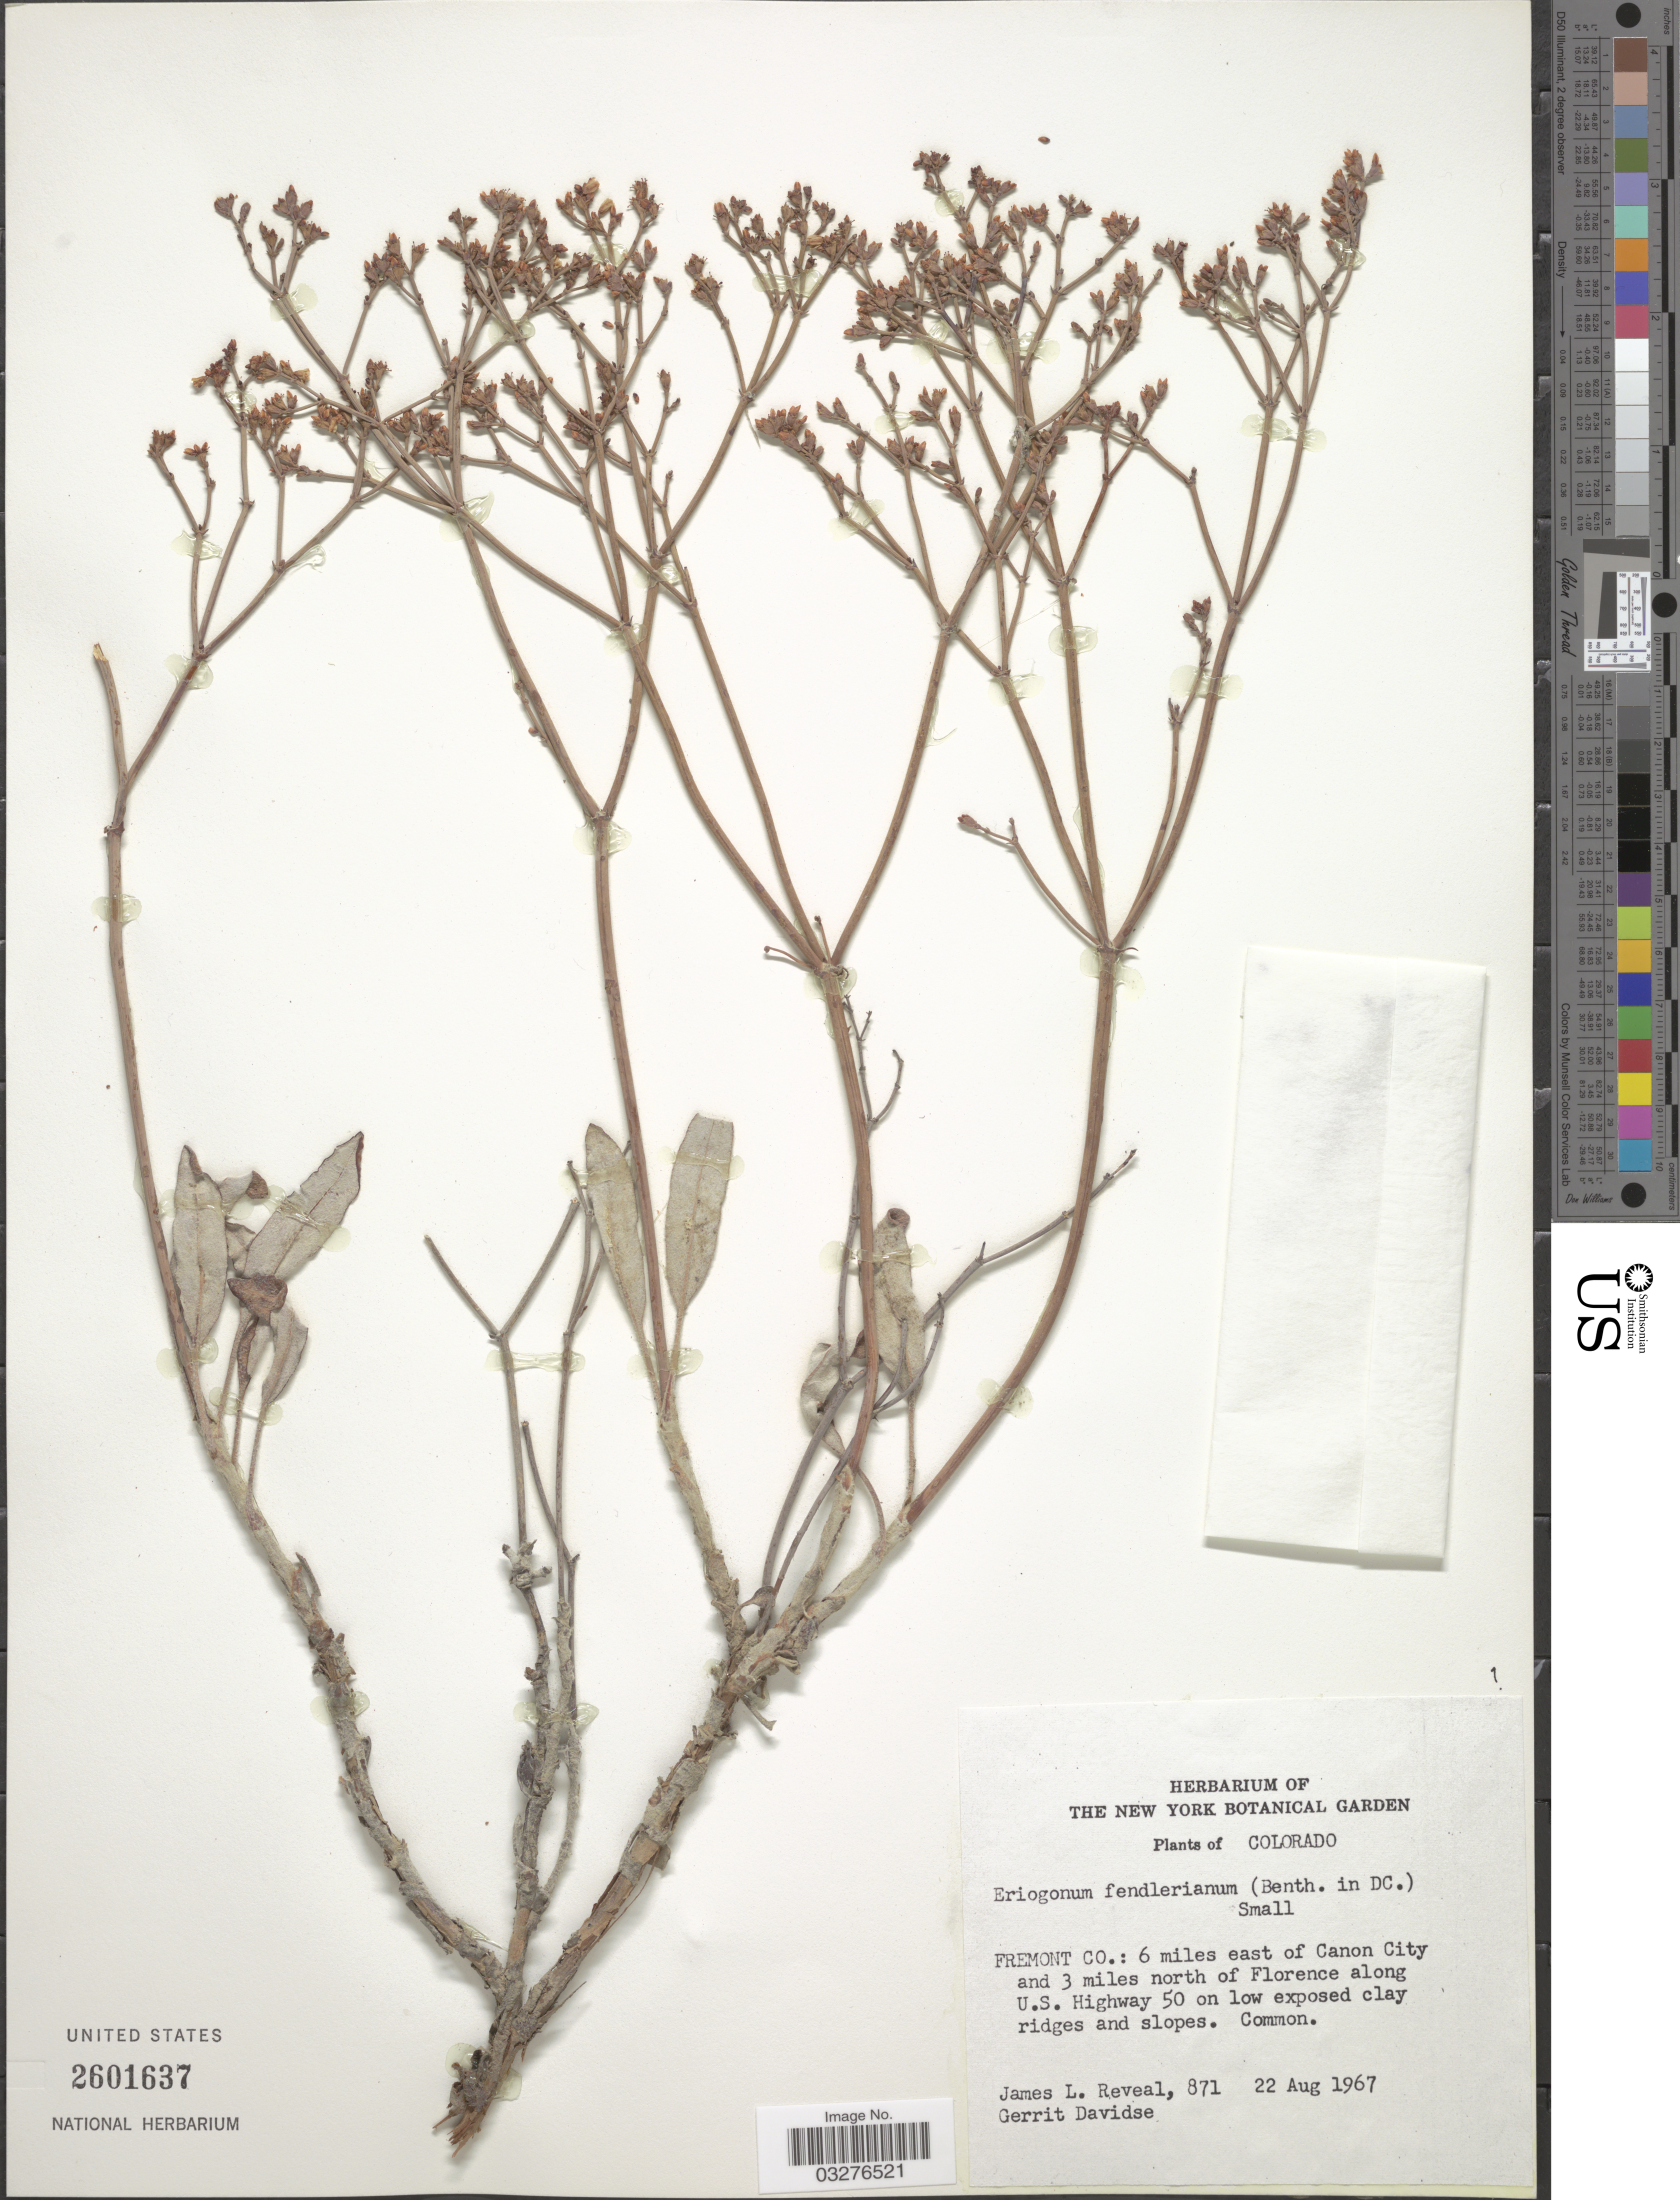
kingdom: Plantae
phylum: Tracheophyta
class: Magnoliopsida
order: Caryophyllales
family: Polygonaceae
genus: Eriogonum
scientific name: Eriogonum fendlerianum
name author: (Benth.) Small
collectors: J. L. Reveal & G. Davidse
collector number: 871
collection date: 1967-08-22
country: United States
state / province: Colorado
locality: Fremont Co.: 6 miles east of Canon City and 3 miles north of Florence along U.S. Highway 50 on low exposed clay ridges and slopes.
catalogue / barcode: US 2601637